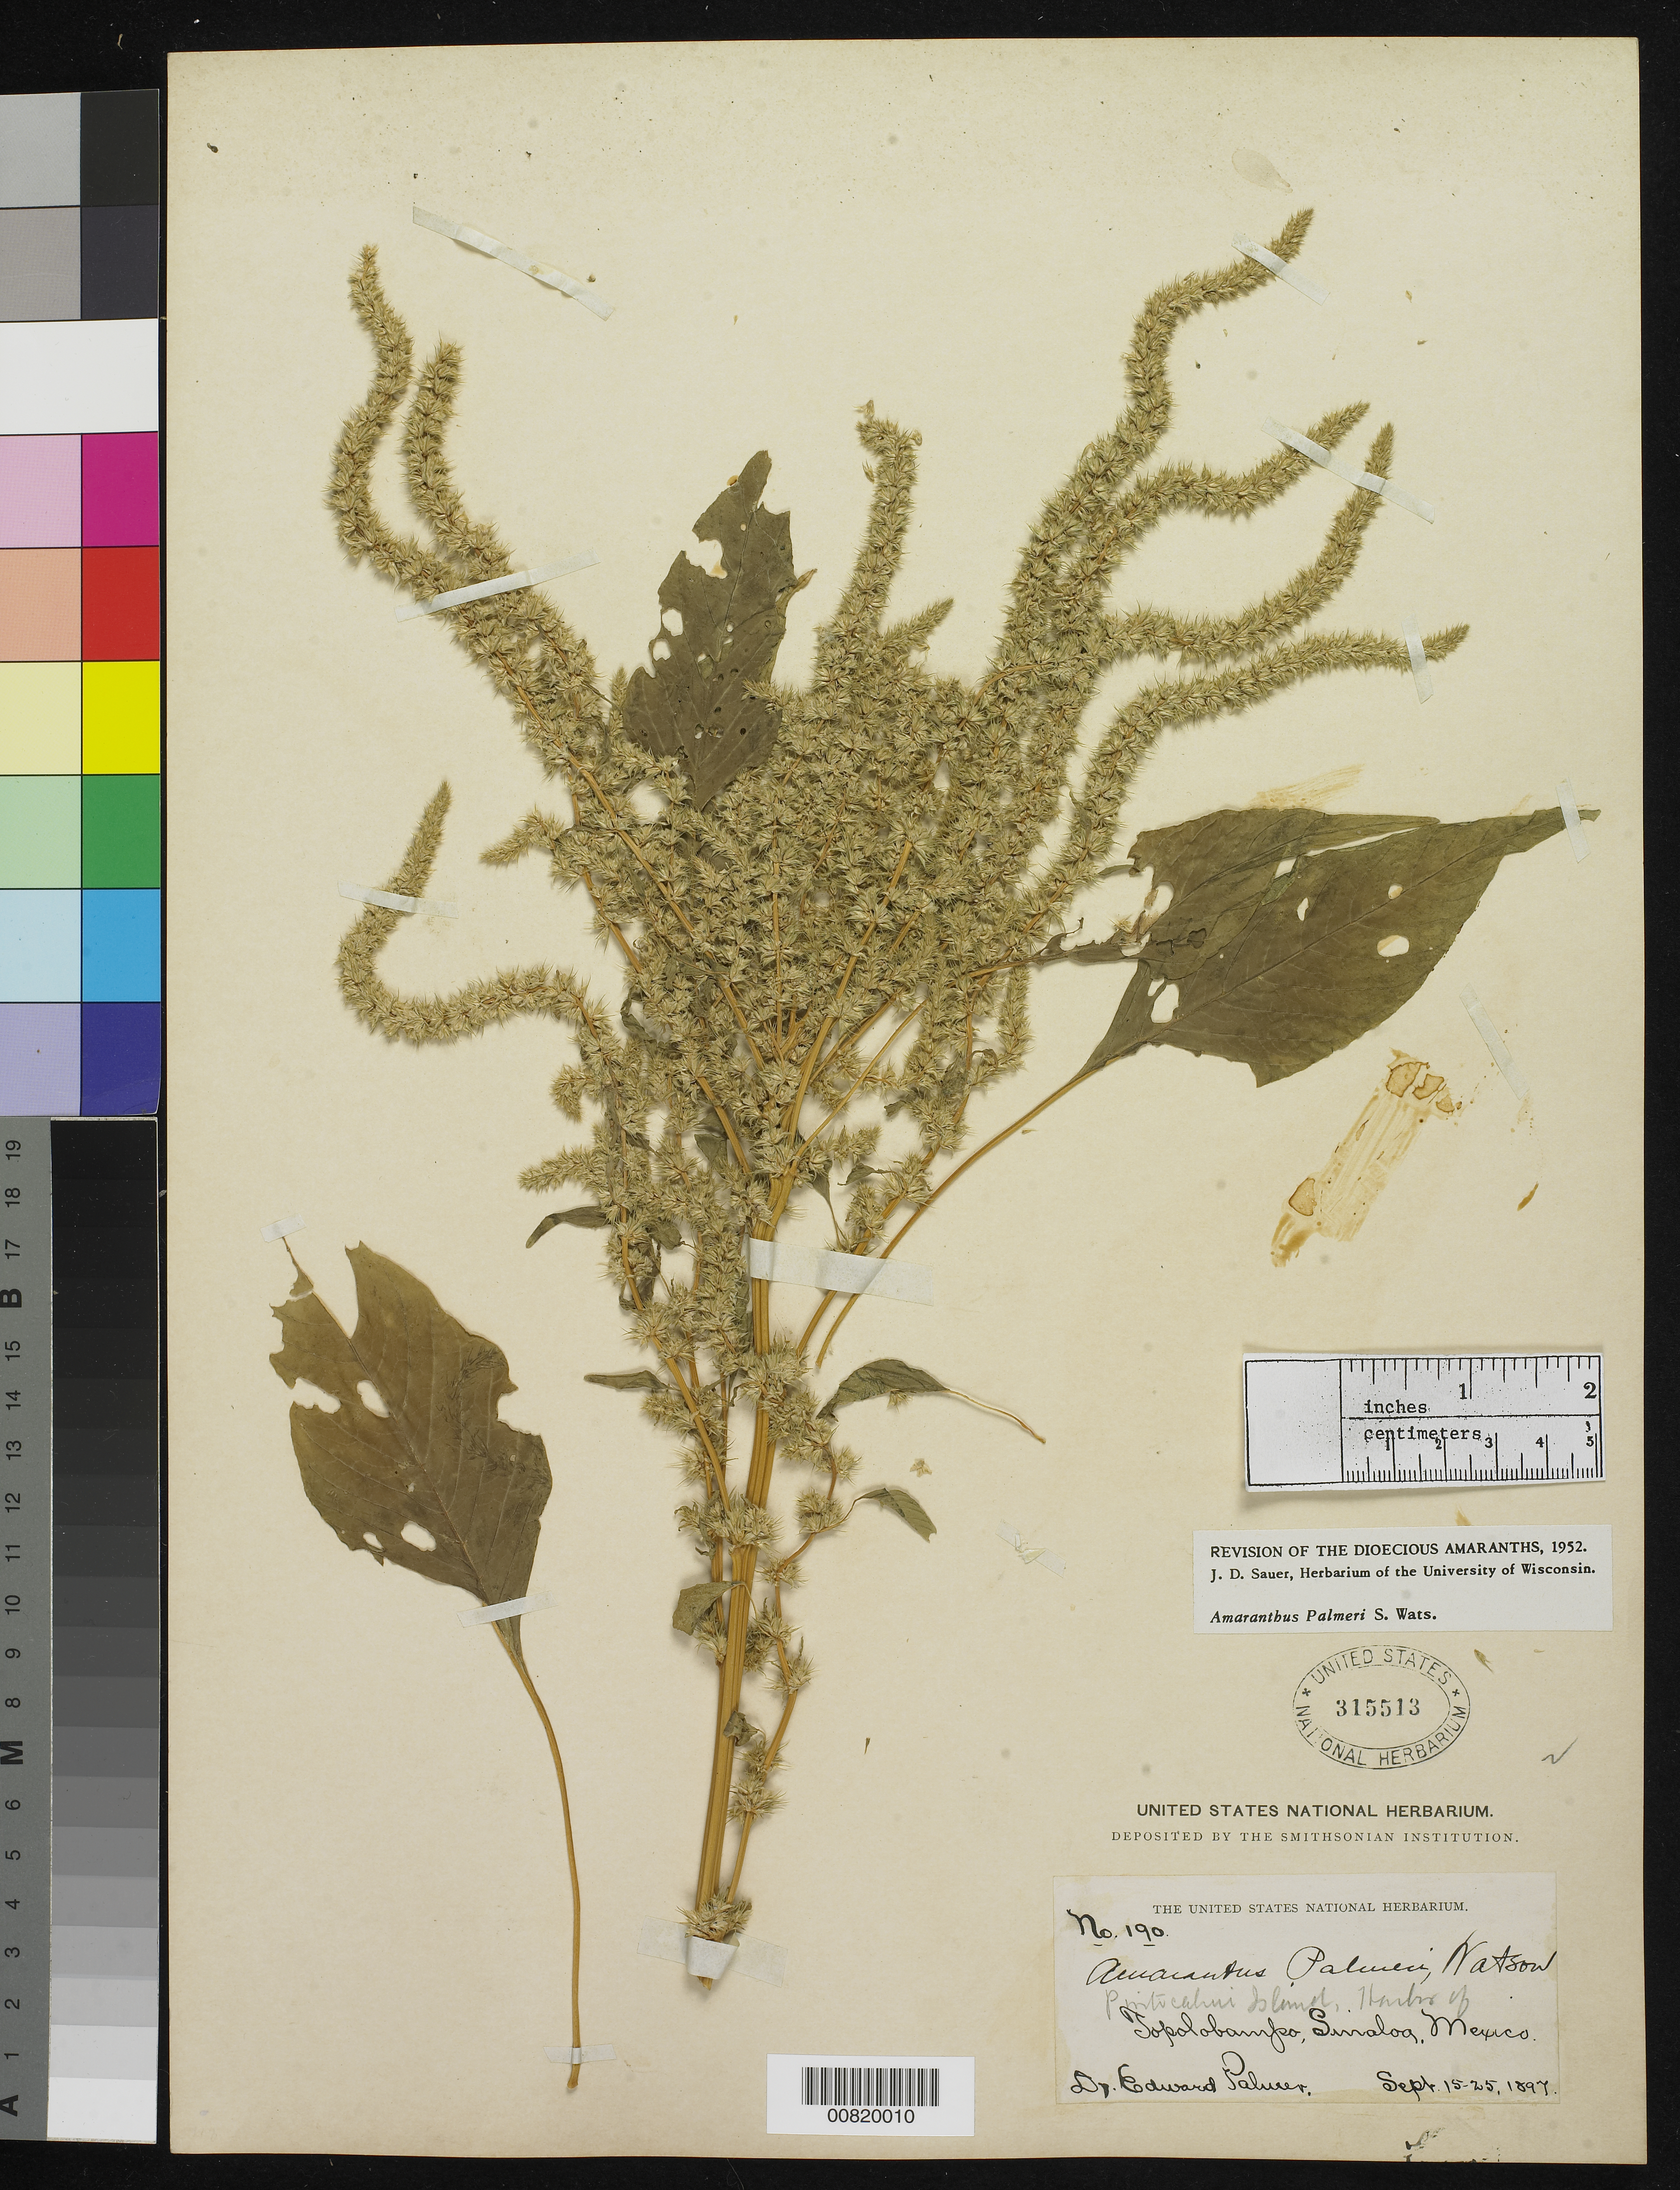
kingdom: Plantae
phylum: Tracheophyta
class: Magnoliopsida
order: Caryophyllales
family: Amaranthaceae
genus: Amaranthus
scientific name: Amaranthus palmeri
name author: S. Watson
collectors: E. Palmer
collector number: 190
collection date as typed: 15 Sep 1897 to 25 Sep 1897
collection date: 1897-09-15/1897-09-25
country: Mexico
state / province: Sinaloa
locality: Topolobampo, Sinaloa.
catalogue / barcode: US 315513